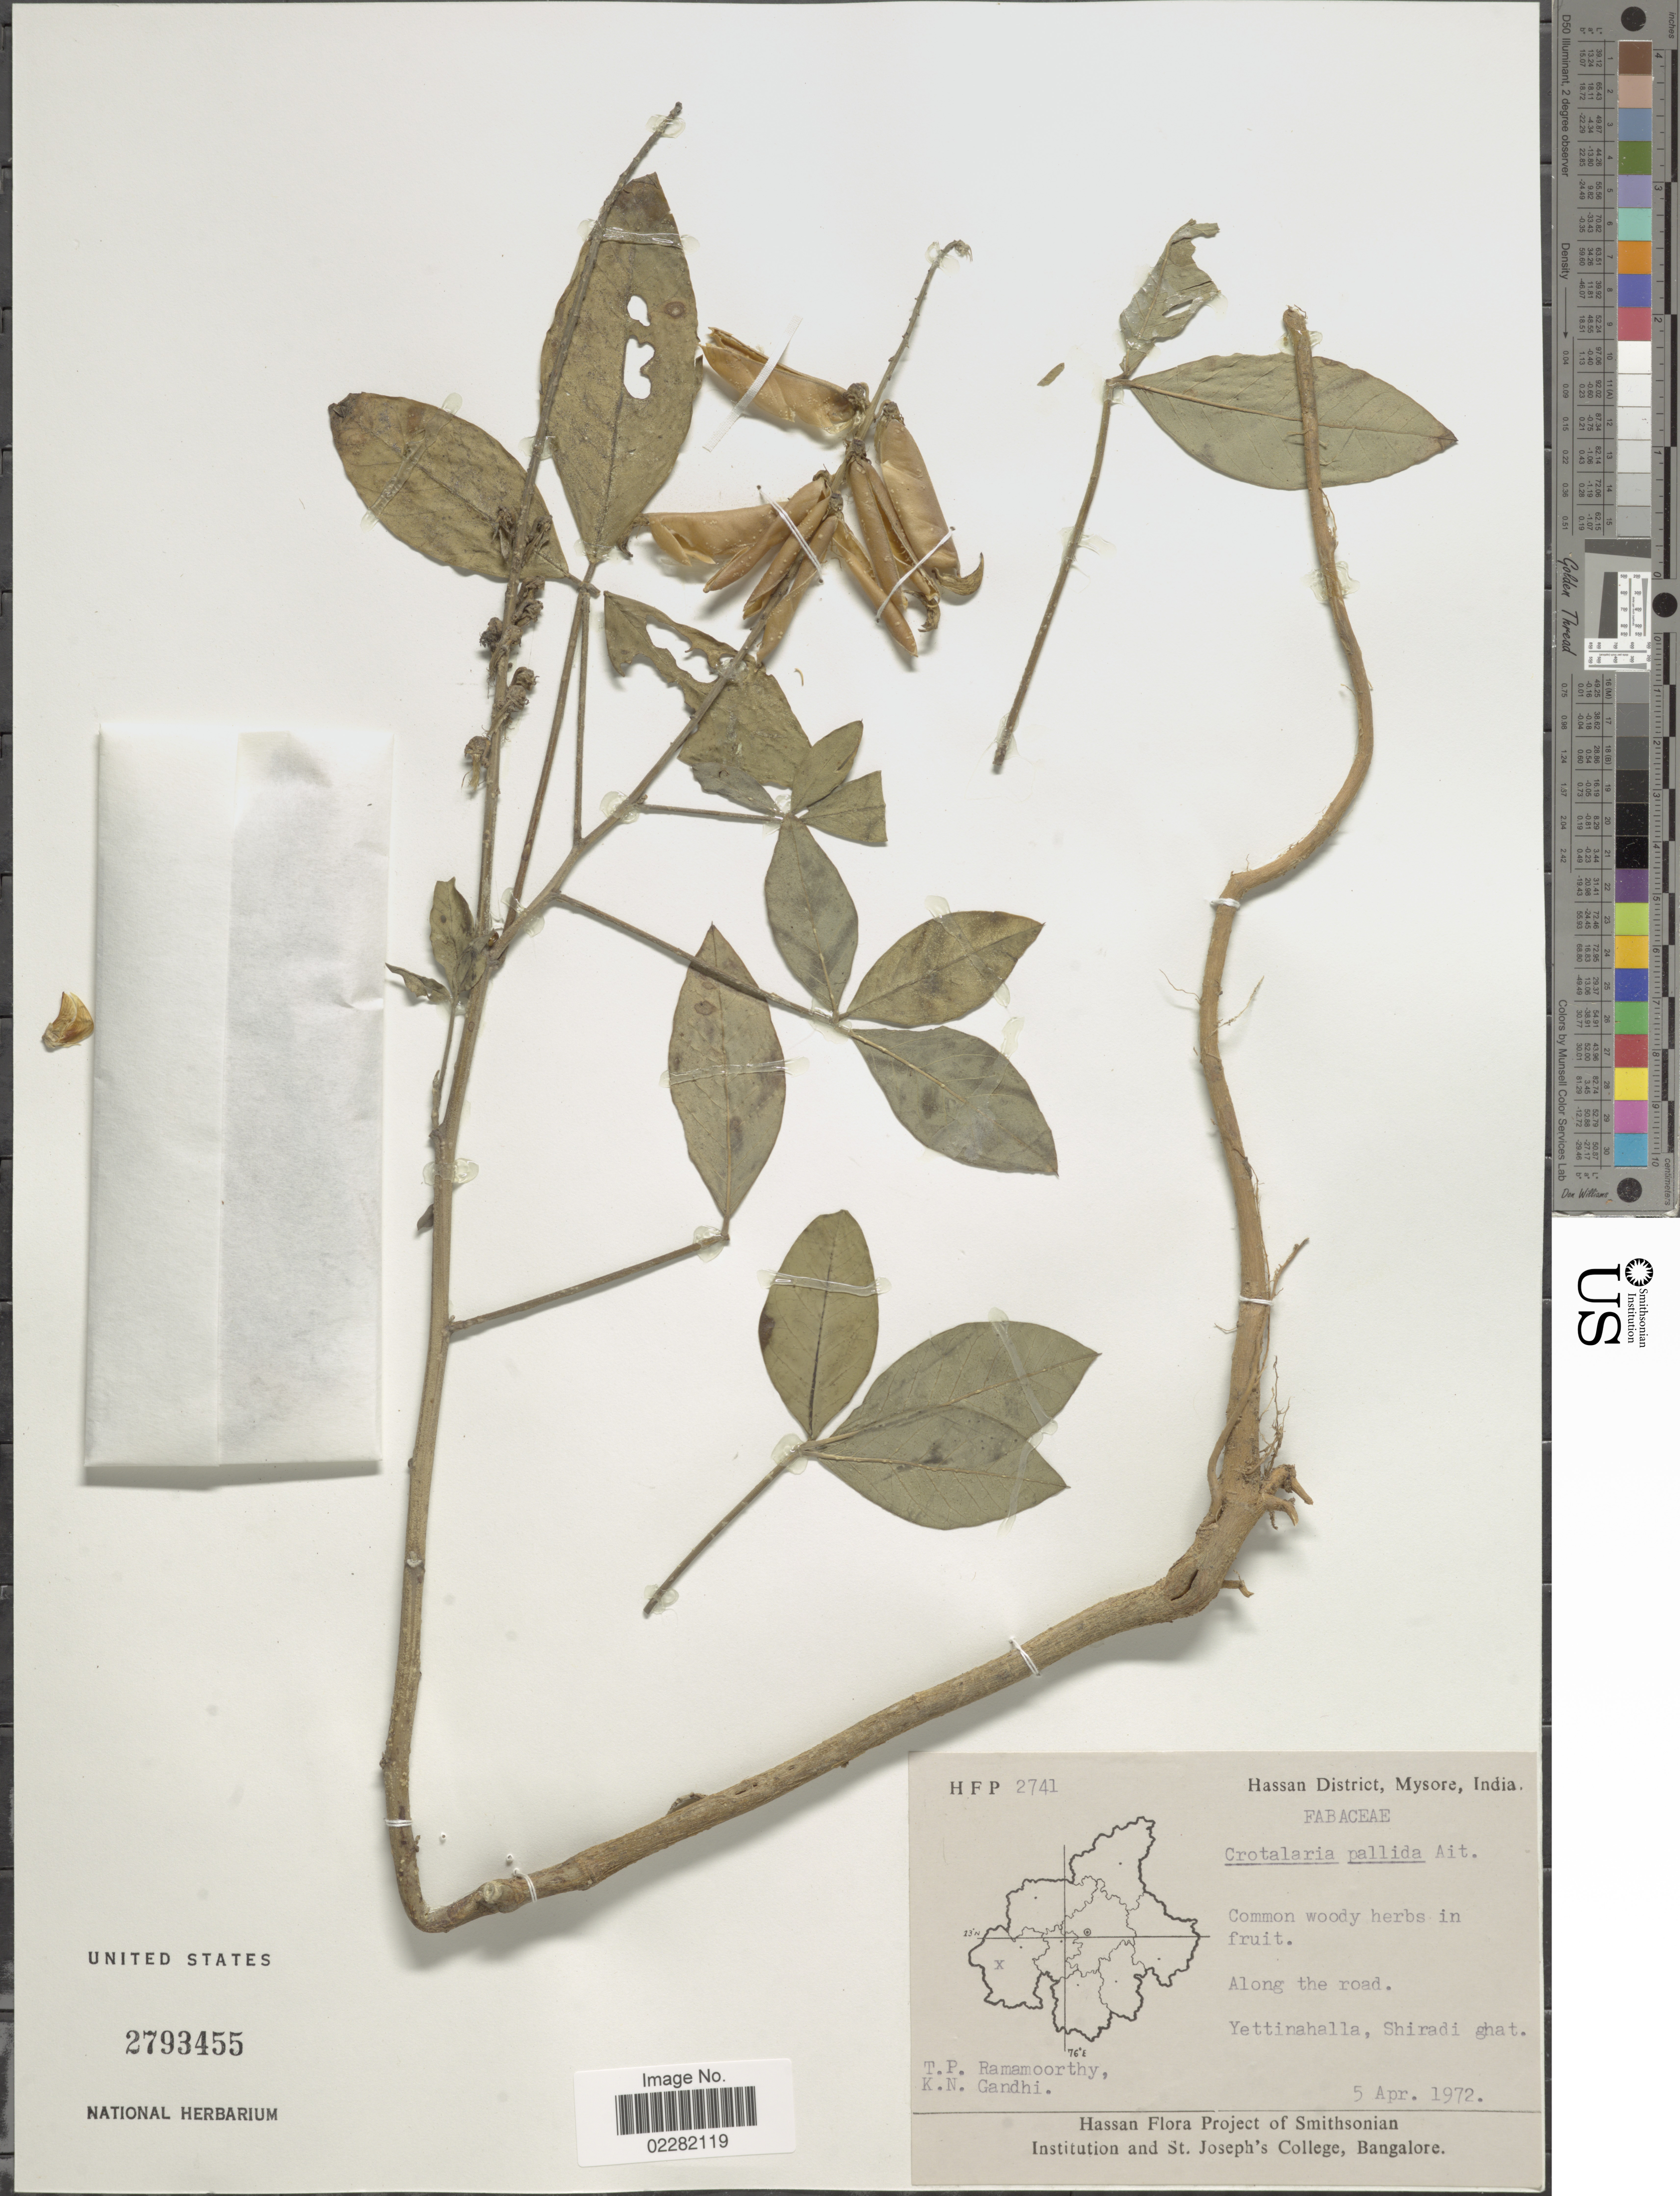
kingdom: Plantae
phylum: Tracheophyta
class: Magnoliopsida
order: Fabales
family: Fabaceae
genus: Crotalaria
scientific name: Crotalaria pallida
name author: Aiton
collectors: T. P. Ramamoorthy & K. N. Gandhi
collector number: HFP 2741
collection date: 1972-04-05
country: India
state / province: Karnataka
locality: Hassan District, mysore, Yettinahalla, Shiradi ghat, Along the road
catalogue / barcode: US 2793455